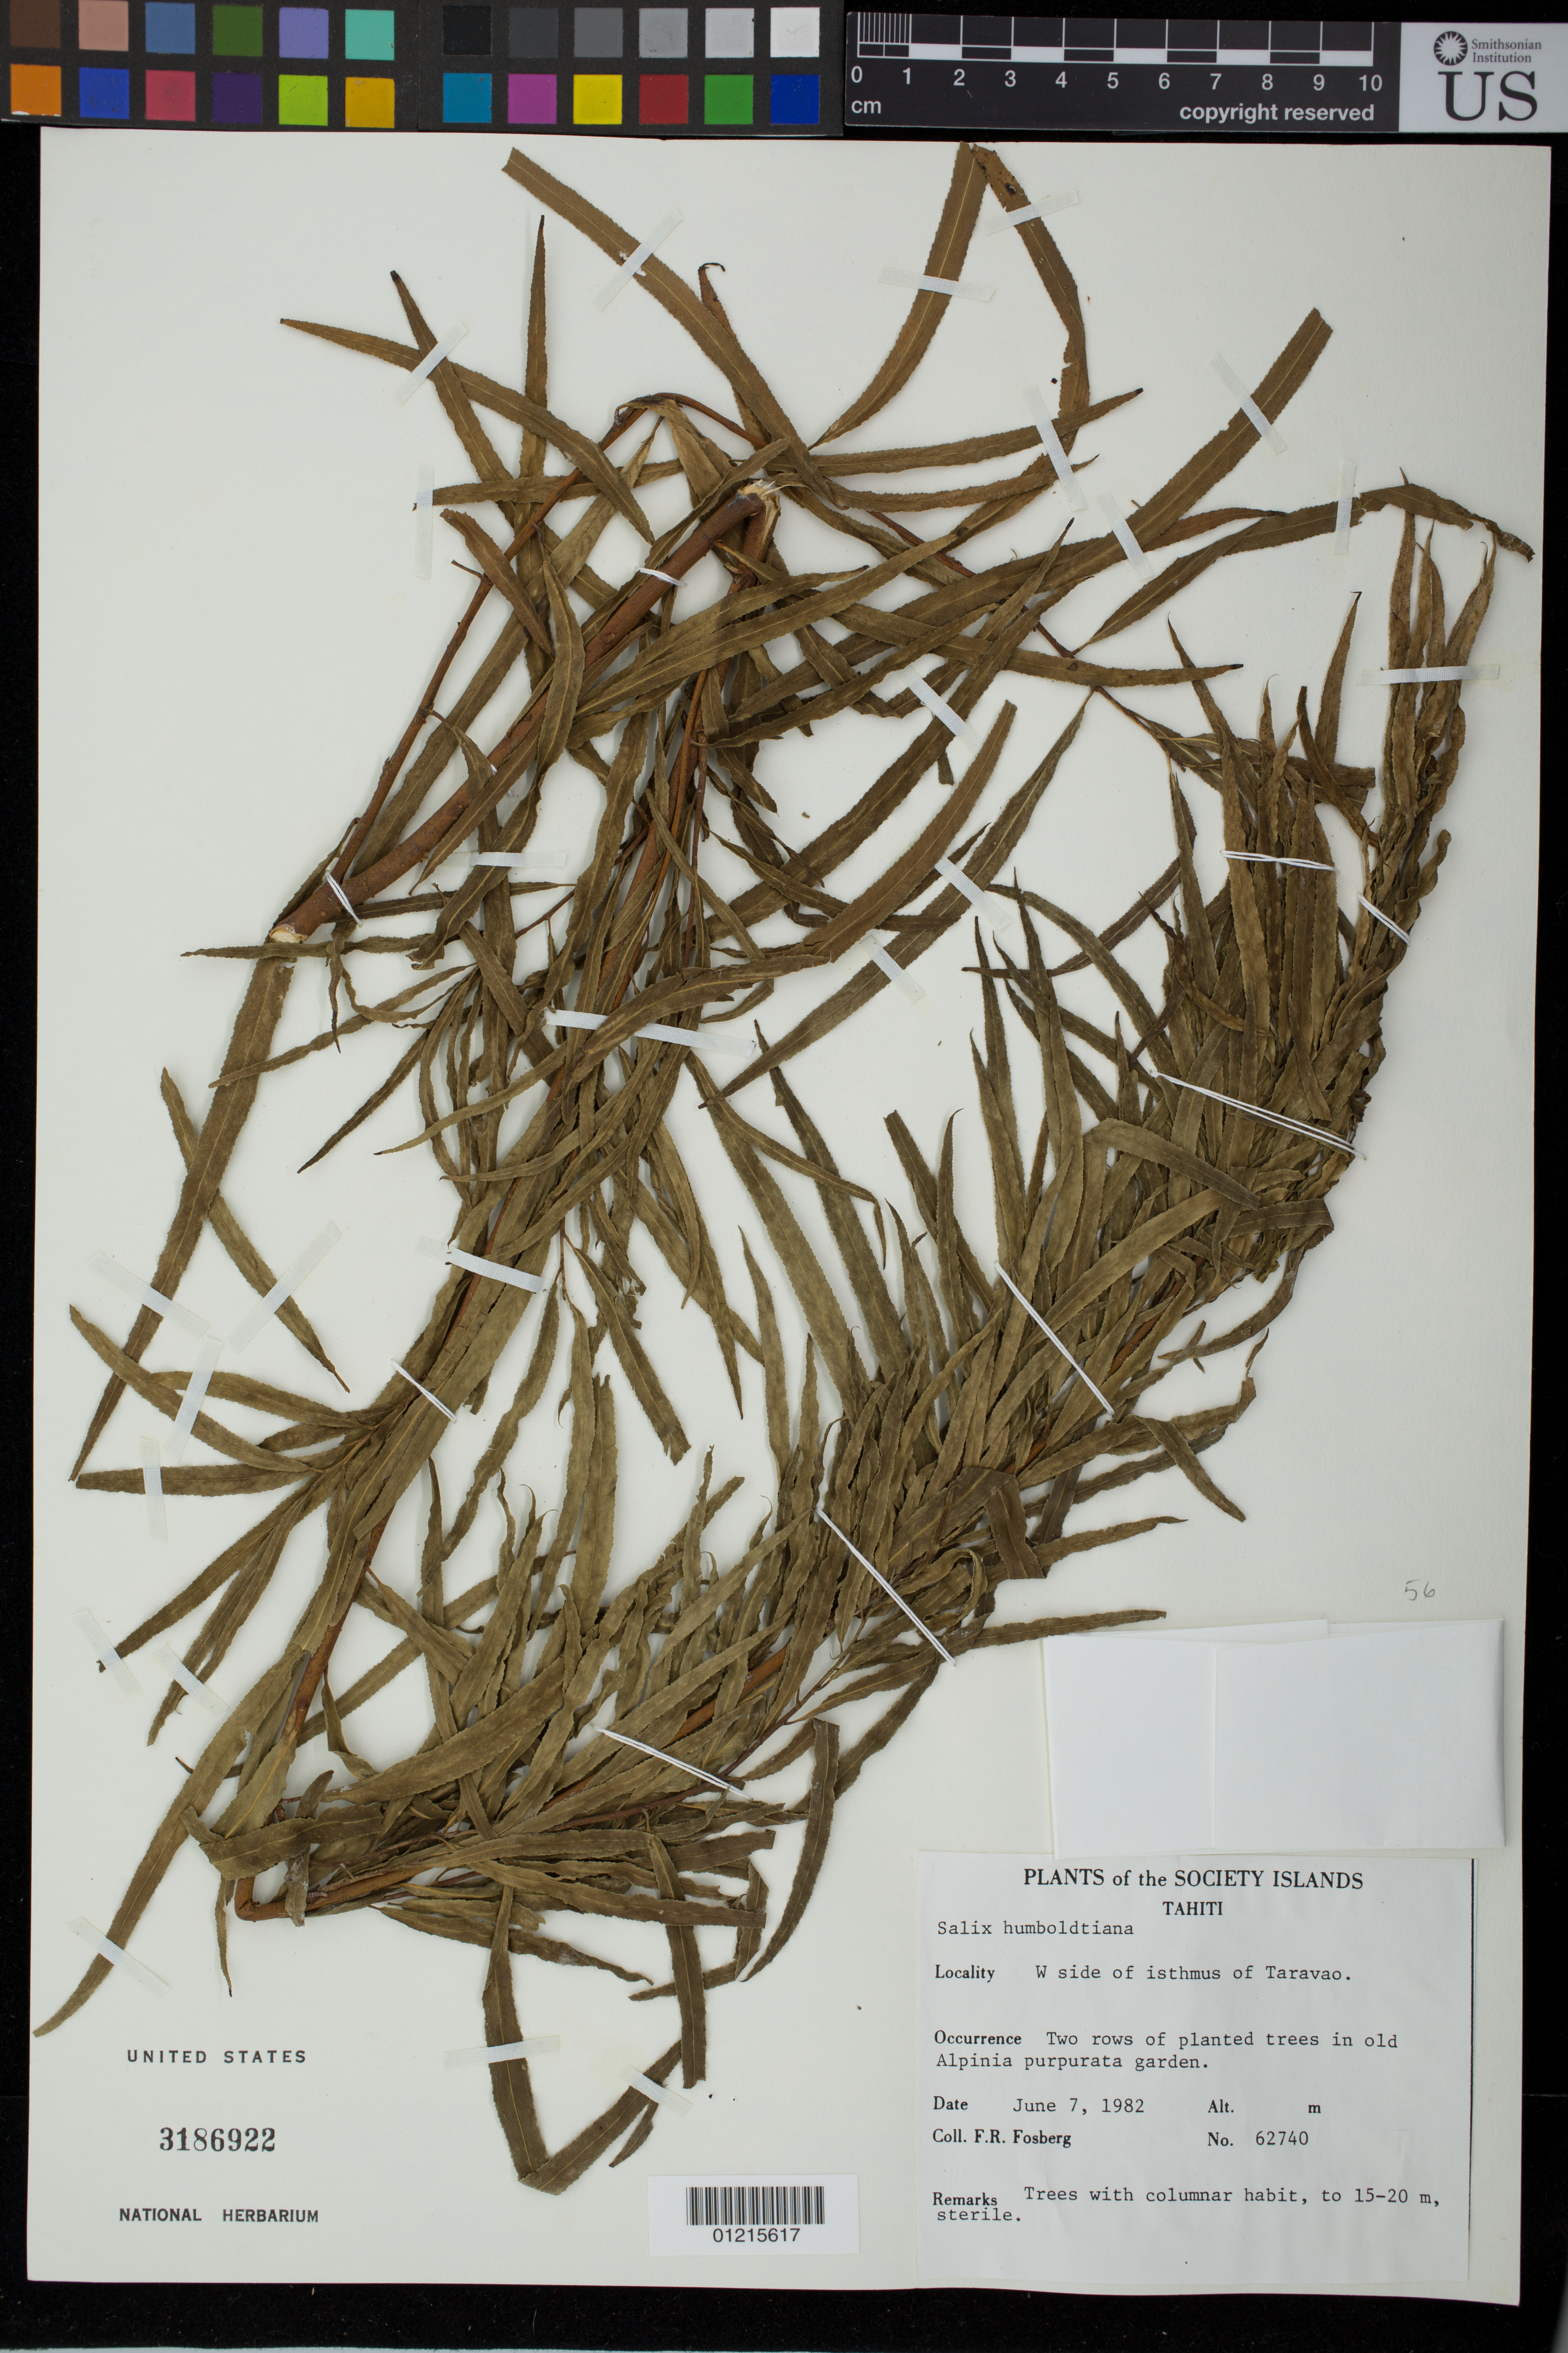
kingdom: Plantae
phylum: Tracheophyta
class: Magnoliopsida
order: Malpighiales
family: Salicaceae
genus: Salix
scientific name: Salix humboldtiana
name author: Willd.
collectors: F. R. Fosberg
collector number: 62740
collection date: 1982-06-07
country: French Polynesia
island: Tahiti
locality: W side of isthmus of Taravao.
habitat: In row of planted trees in old Alpinia purpurata garden.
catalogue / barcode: US 3186922